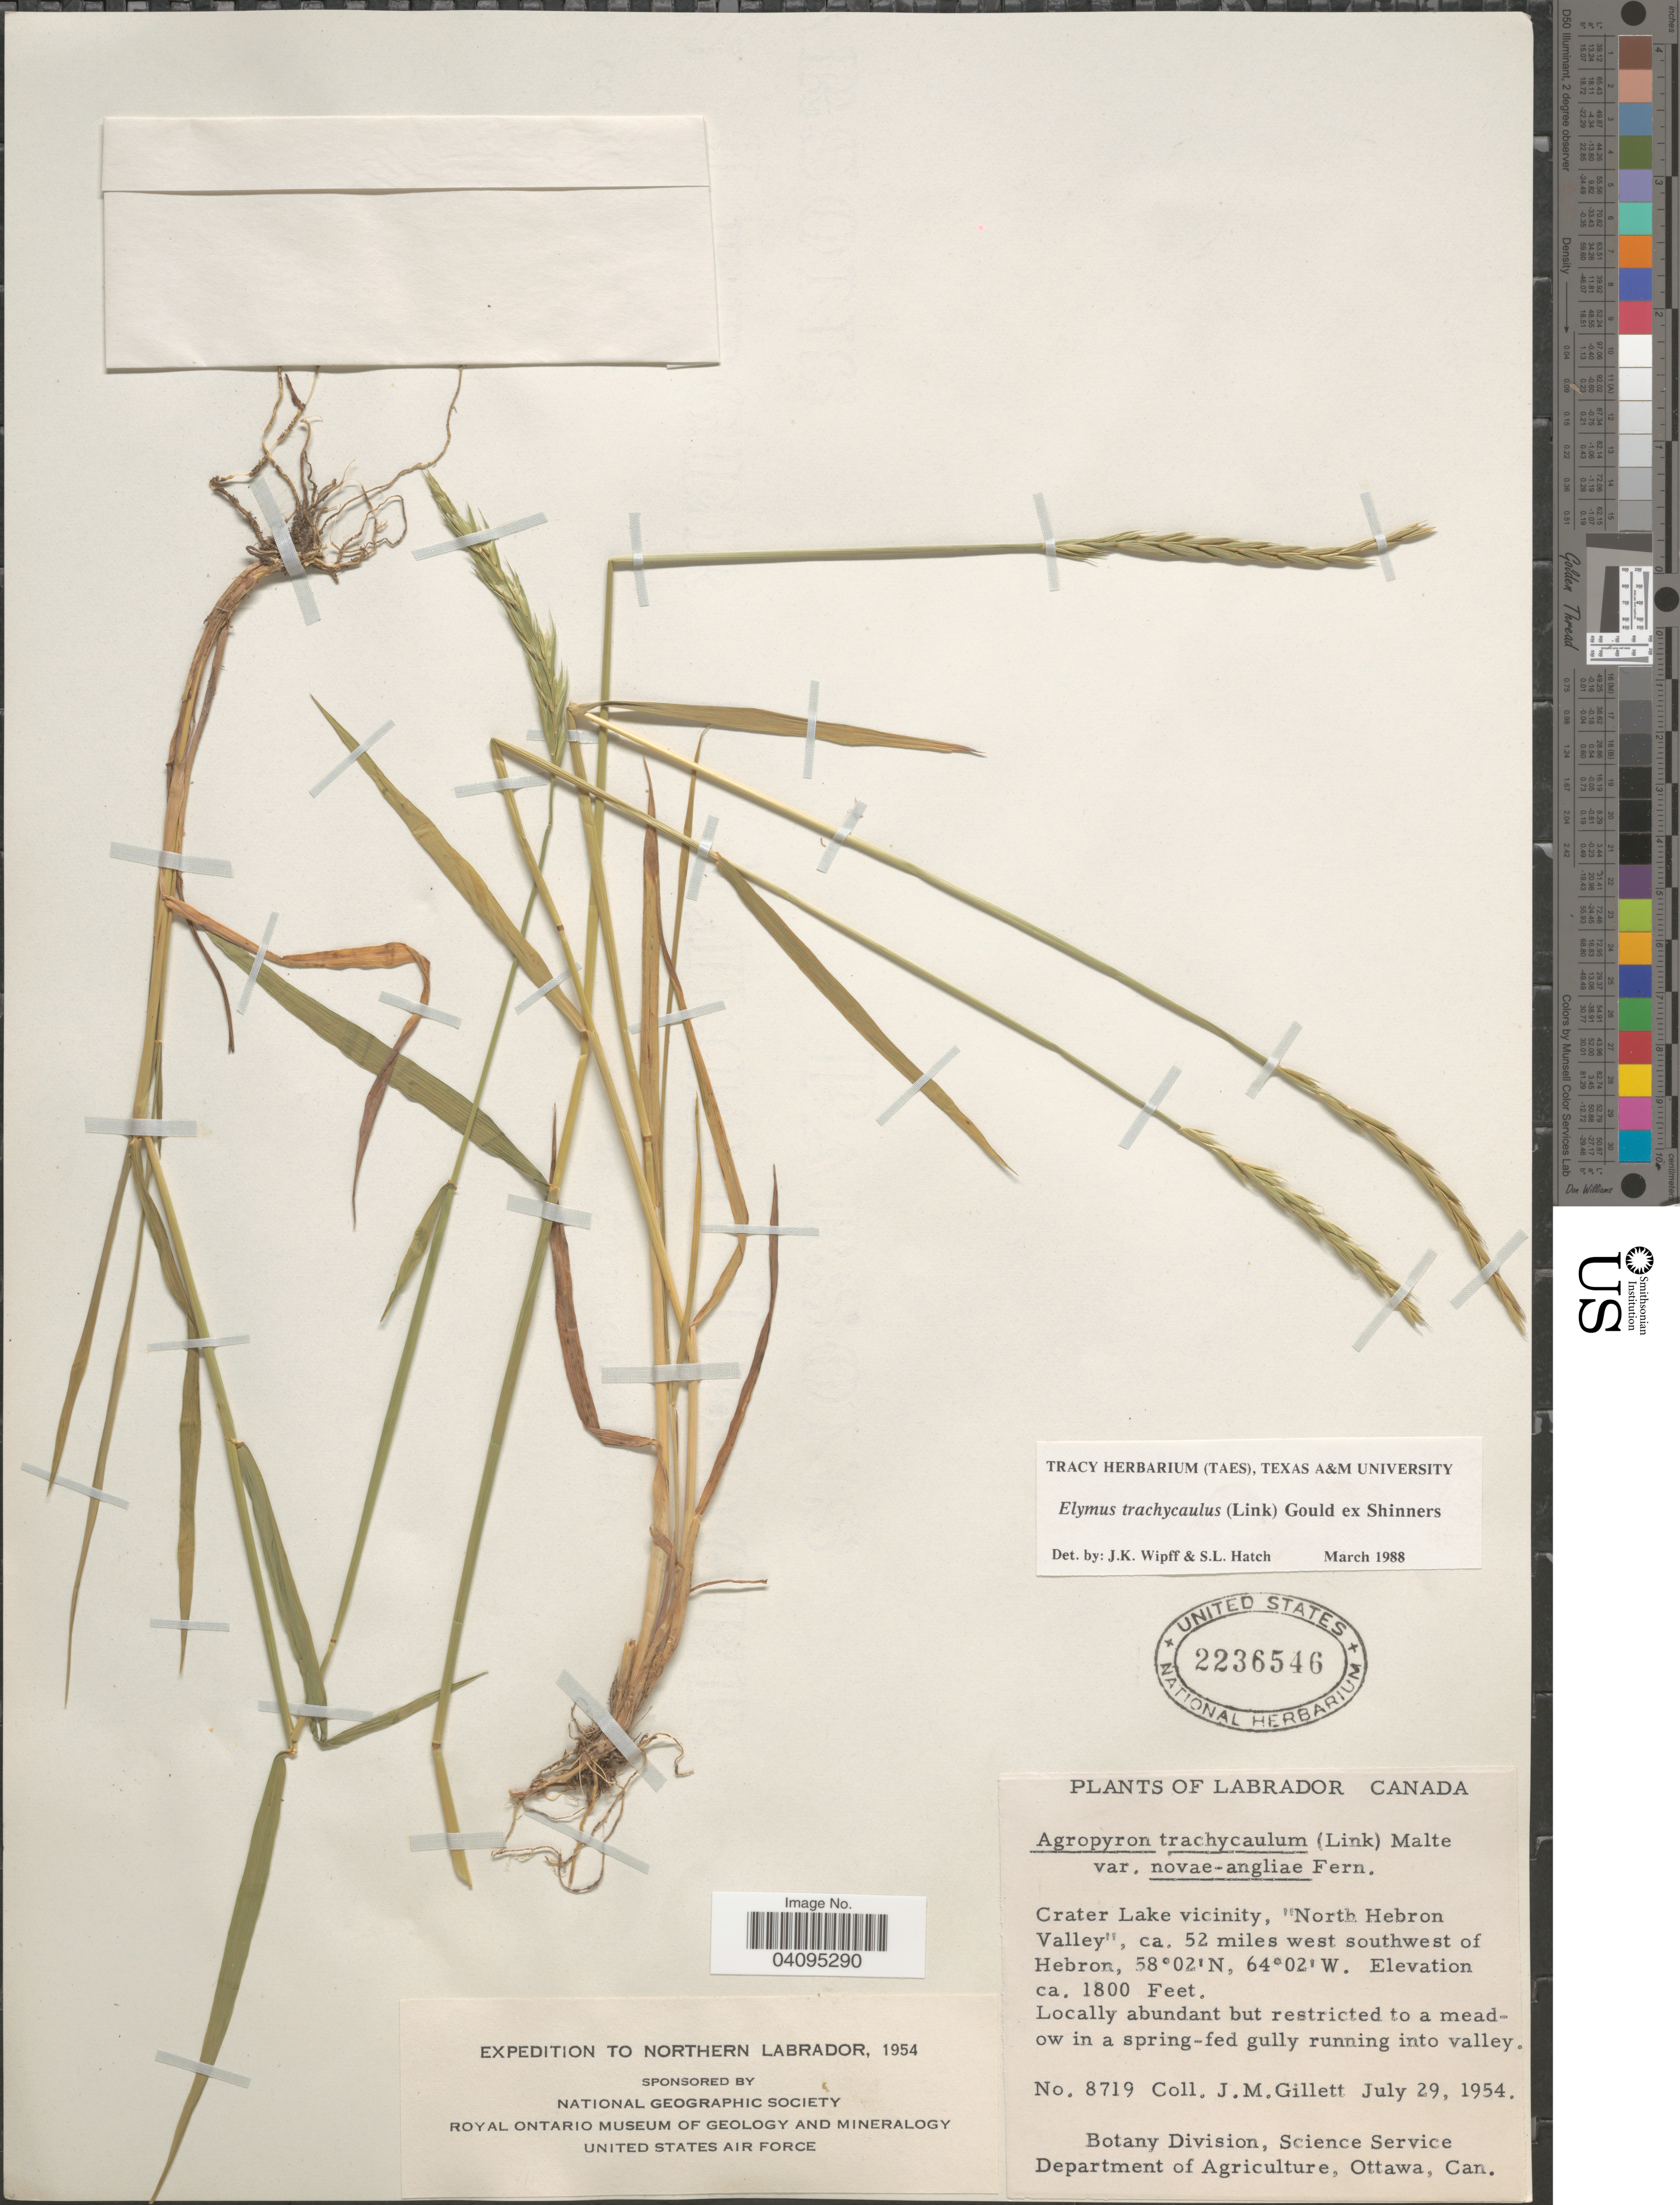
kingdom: Plantae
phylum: Tracheophyta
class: Liliopsida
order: Poales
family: Poaceae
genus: Elymus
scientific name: Elymus trachycaulus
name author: (Link) Gould ex Shinners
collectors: J. M. Gillett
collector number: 8719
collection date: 1954-07-29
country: Canada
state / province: Newfoundland and Labrador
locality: Labrador. Crater Lake vicinity, "North Hebron Valley", ca. 52 miles west southwest of Hebron. Expedition to Northern Labrador, 1954.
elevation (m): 549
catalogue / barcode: US 2236546